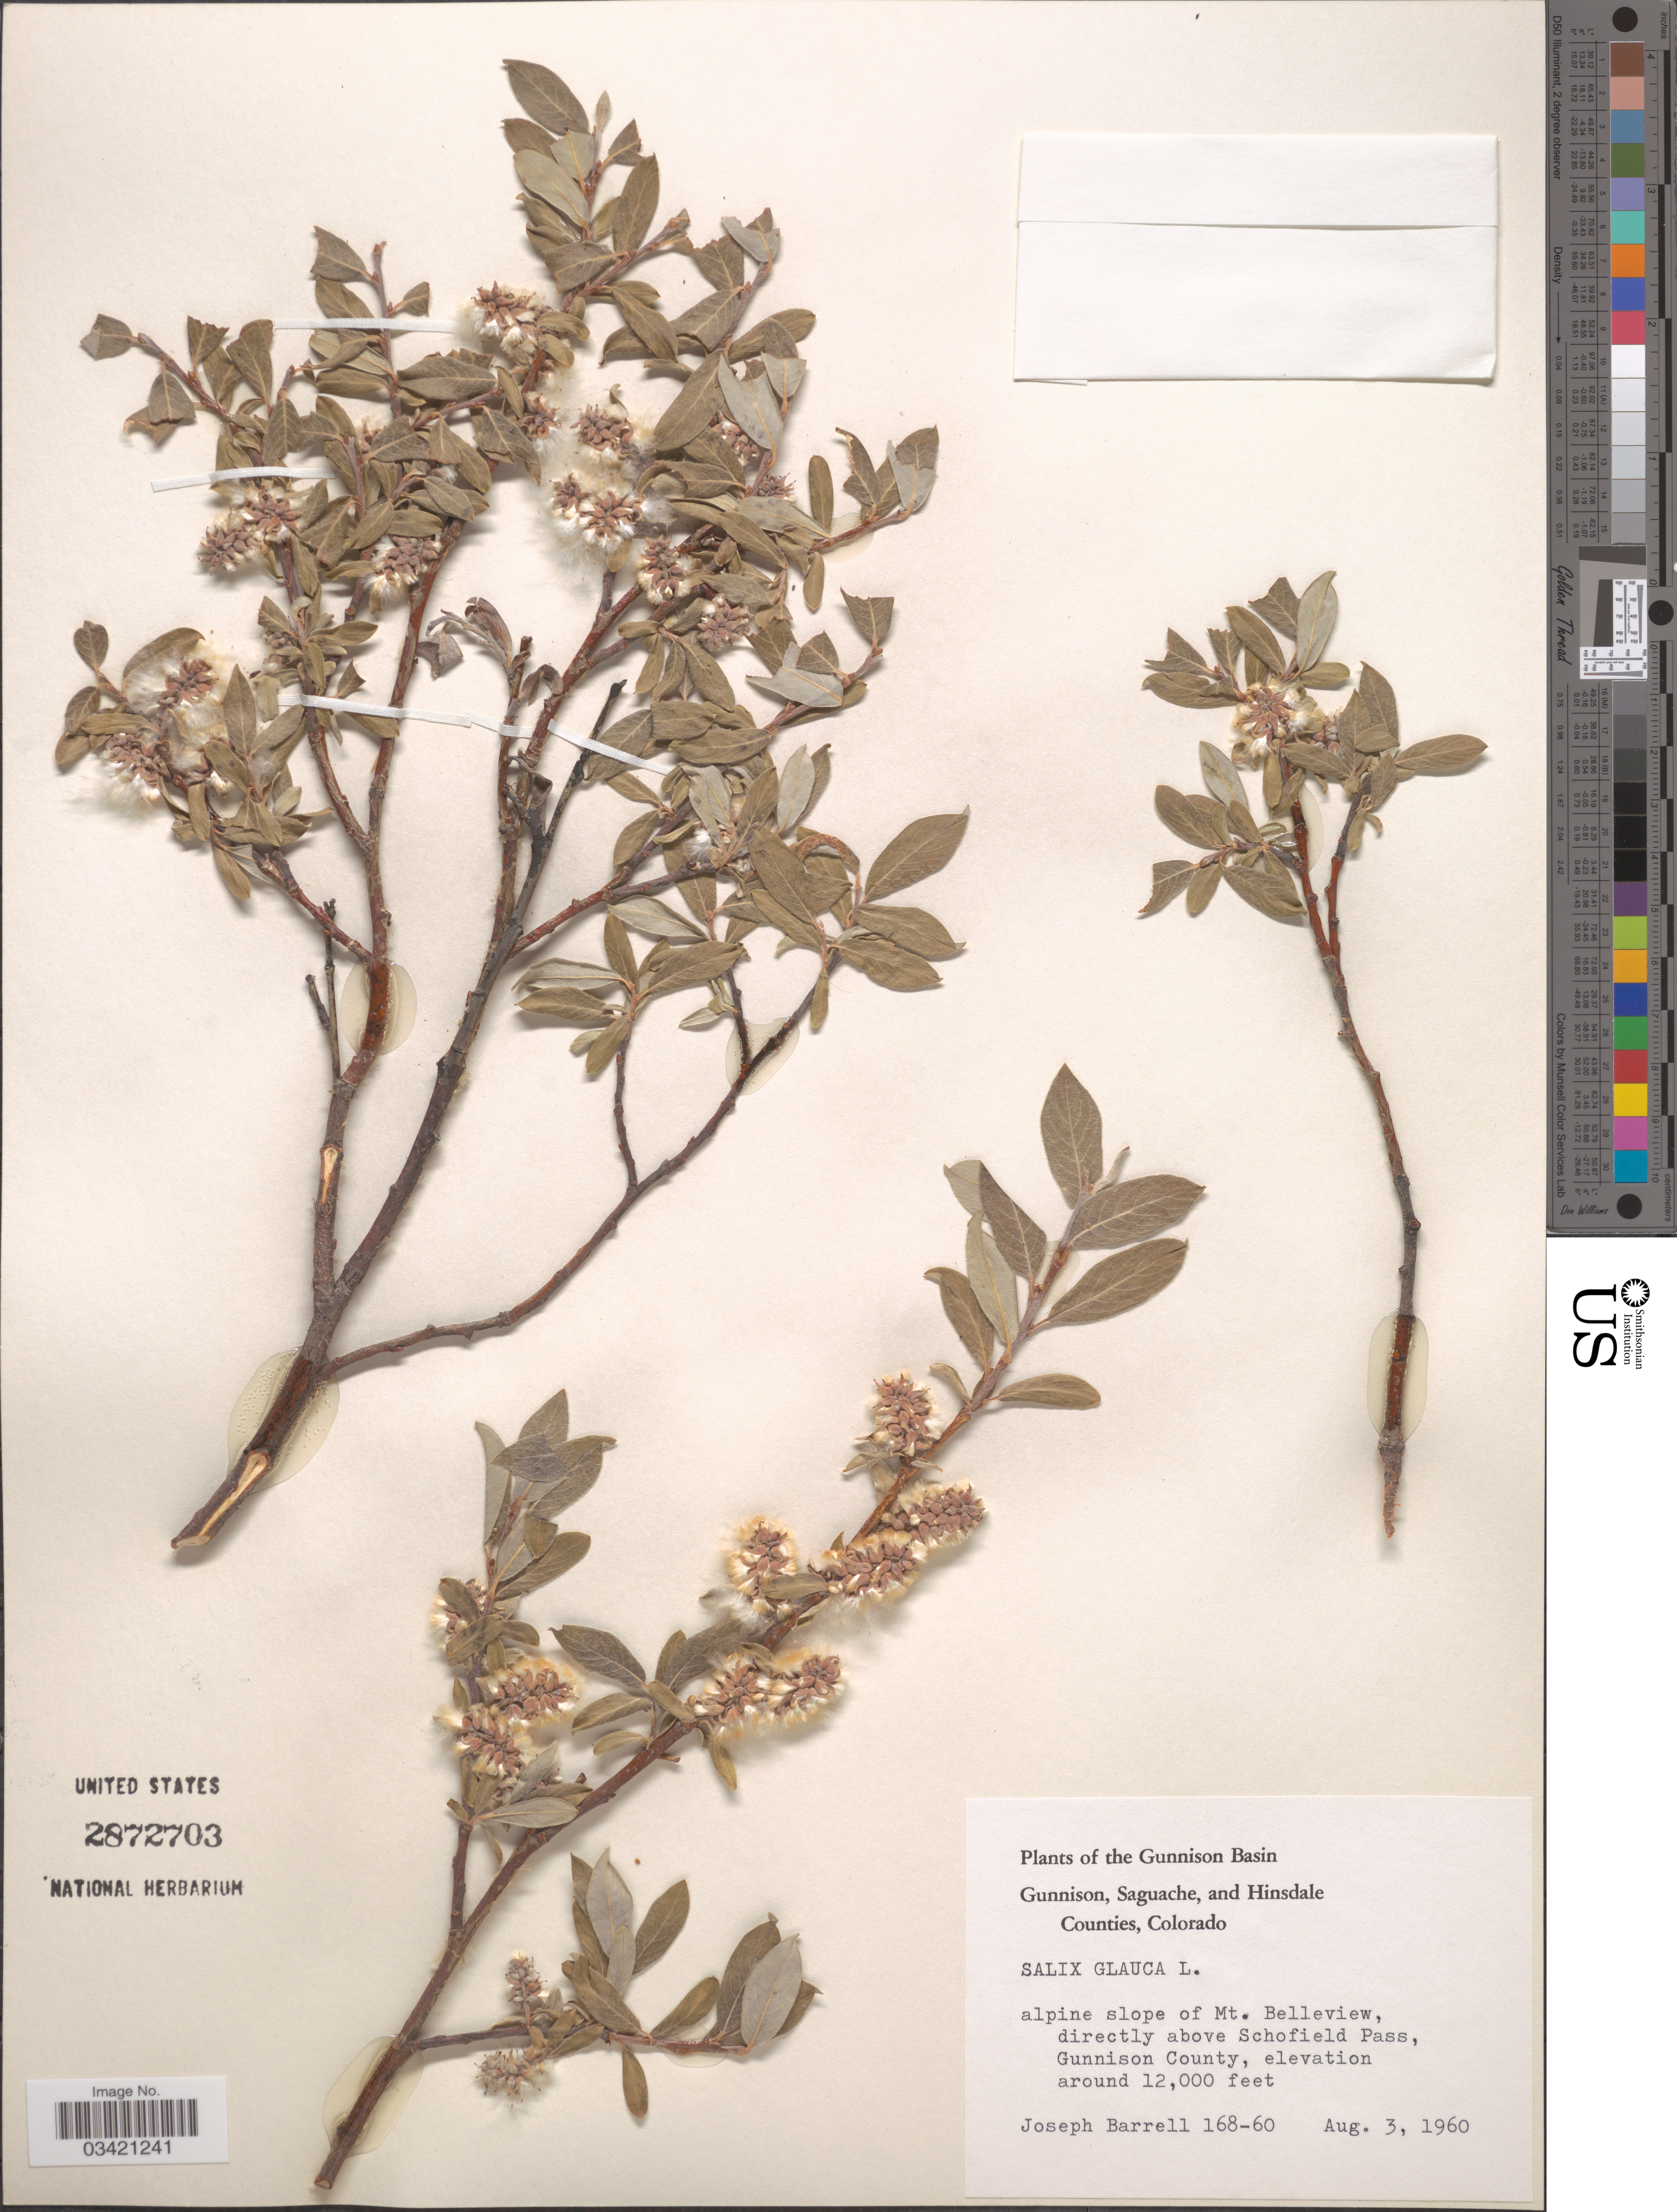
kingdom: Plantae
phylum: Tracheophyta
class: Magnoliopsida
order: Malpighiales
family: Salicaceae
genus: Salix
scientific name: Salix glauca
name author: L.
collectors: J. Barrell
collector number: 168-60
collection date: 1960-08-03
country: United States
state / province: Colorado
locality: The Gunnison Basin. Alpine slope of Mt. Belleview, directly above Schofield Pass, Gunnison County.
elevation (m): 3658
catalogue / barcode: US 2872703